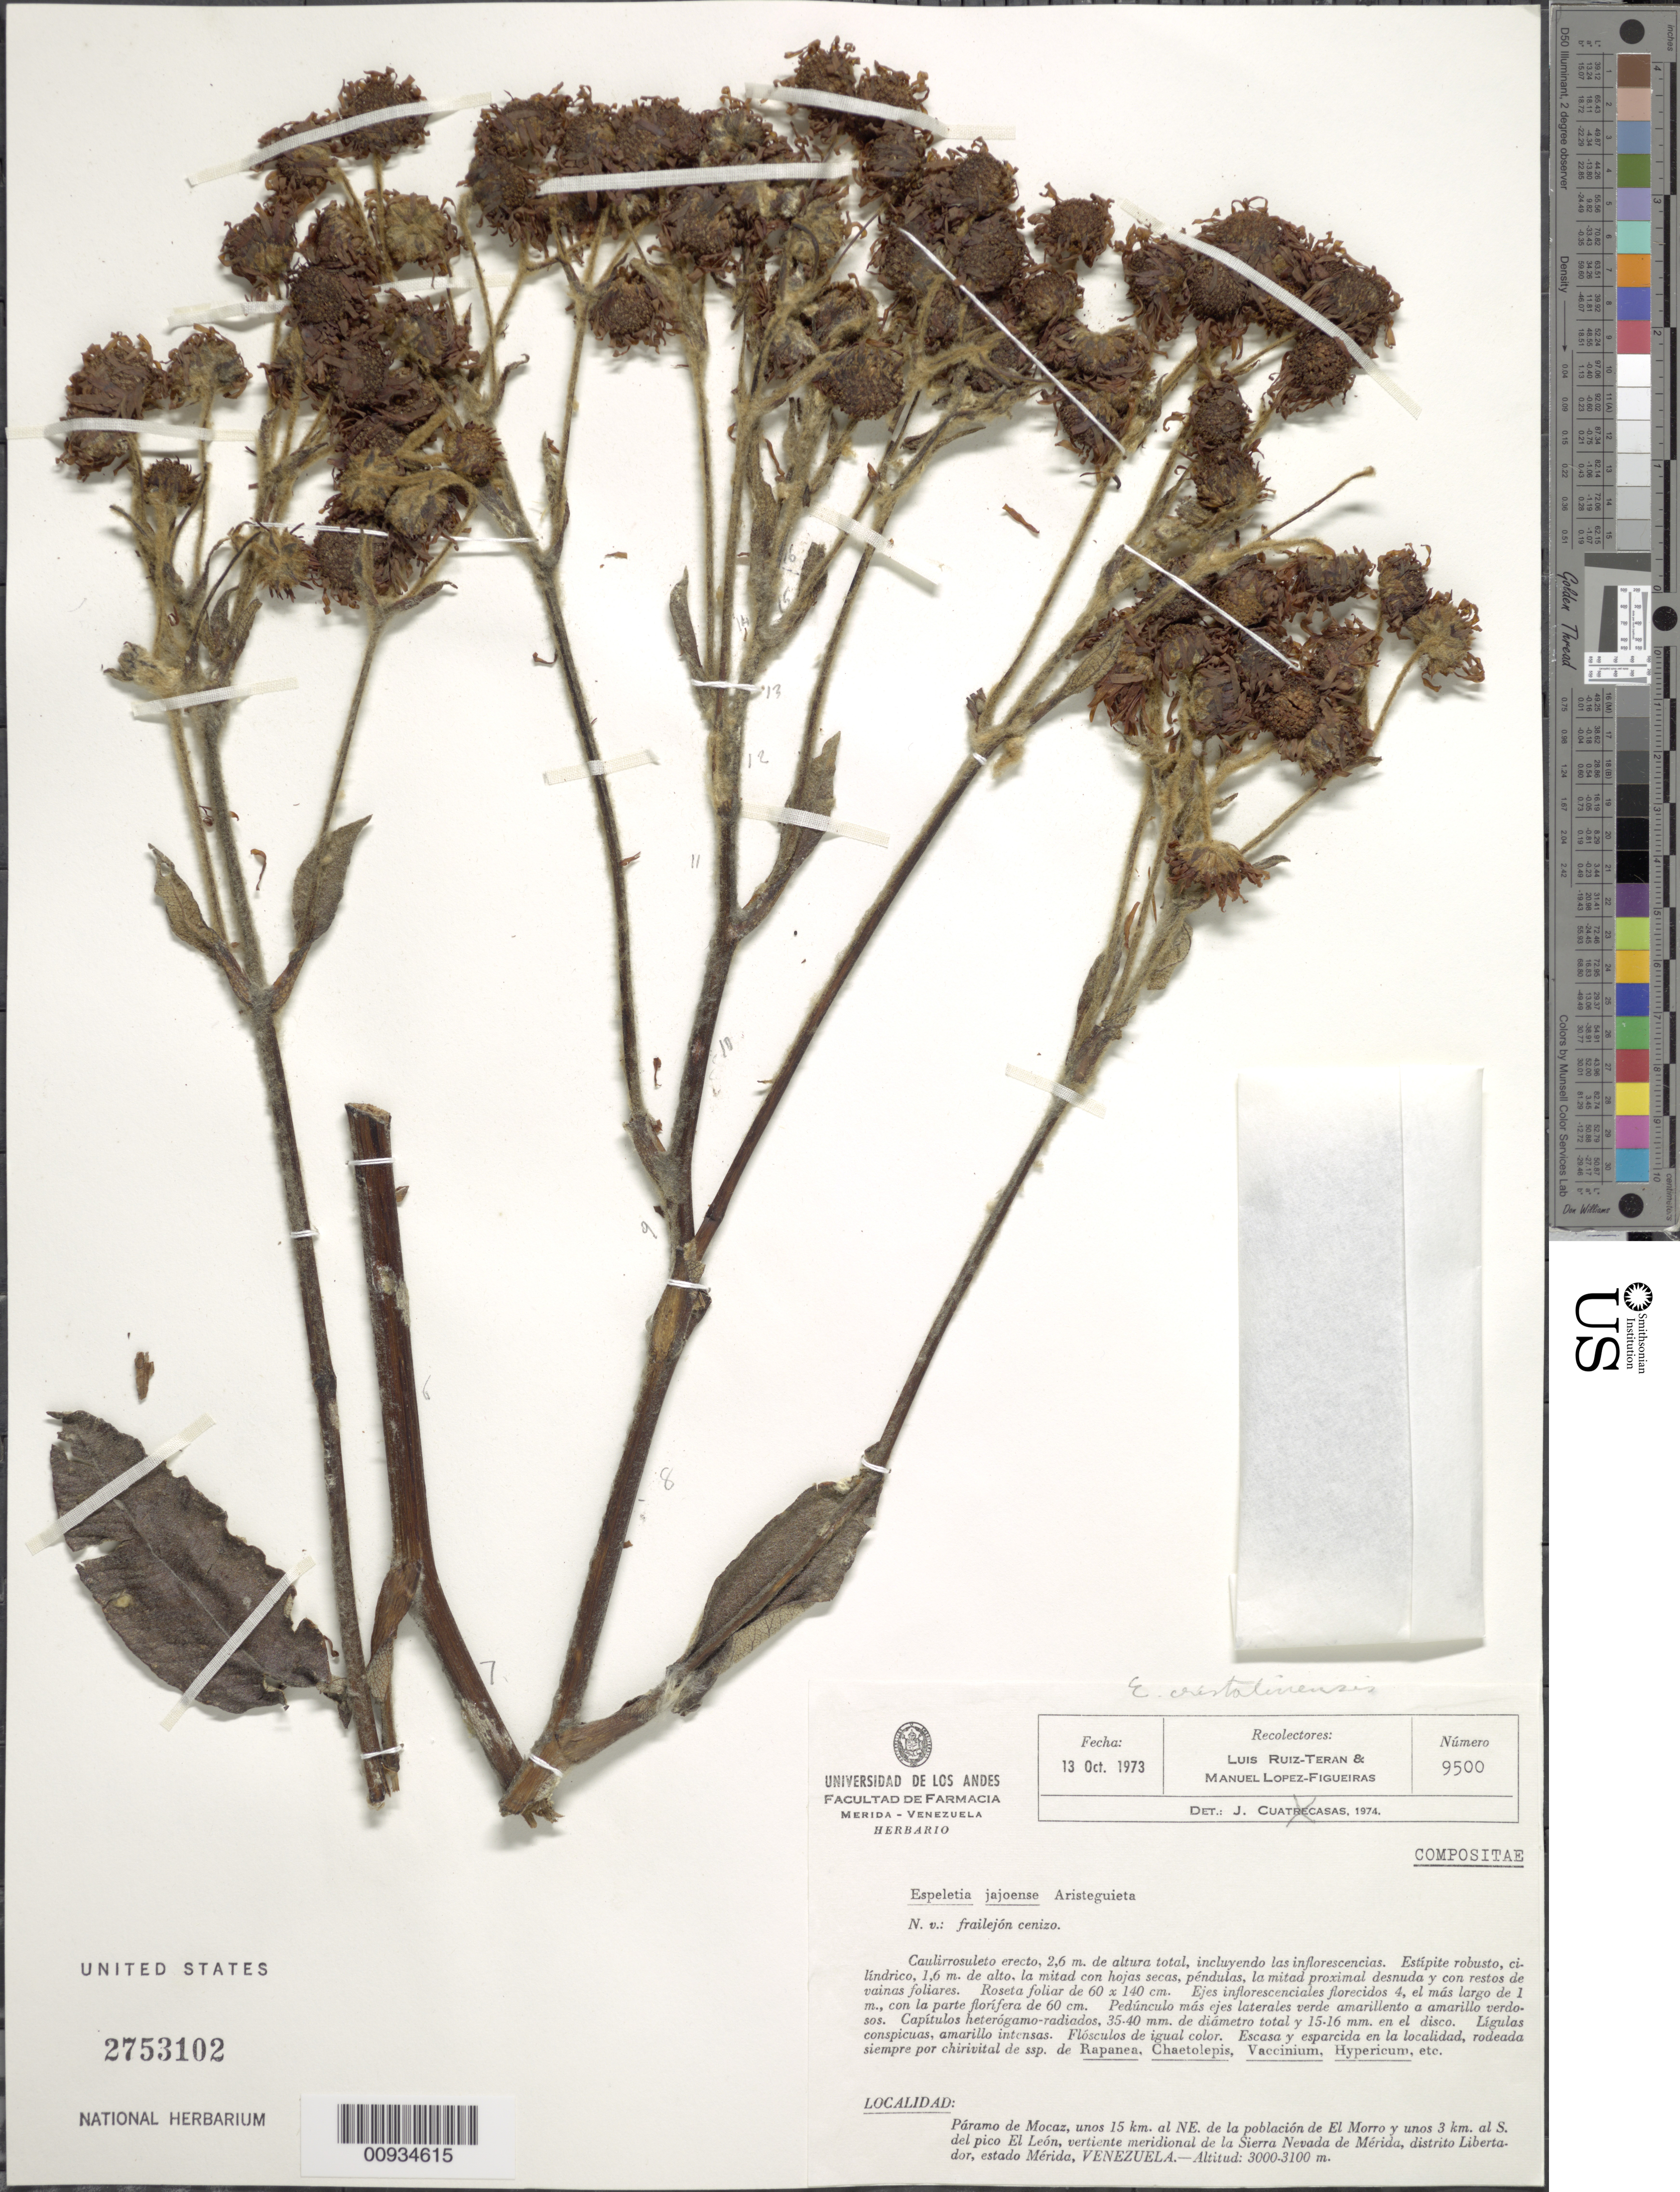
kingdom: Plantae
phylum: Tracheophyta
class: Magnoliopsida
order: Asterales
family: Asteraceae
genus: Espeletiopsis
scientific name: Espeletiopsis cristalinensis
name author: (Cuatrec.) Cuatrec.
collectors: L. E. Ruíz-Terán & M. López Figueiras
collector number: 9500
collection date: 1973-10-13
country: Venezuela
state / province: Mérida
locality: Paramo de Mocaz, unos 15 km. al NE. de la pblacion de El Morro y unos 3 km. al S. del pico El Leon, vertiente meridional de la Sierra Nevada de Merida Libertador, estado Merida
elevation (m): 3000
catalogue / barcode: US 2753102